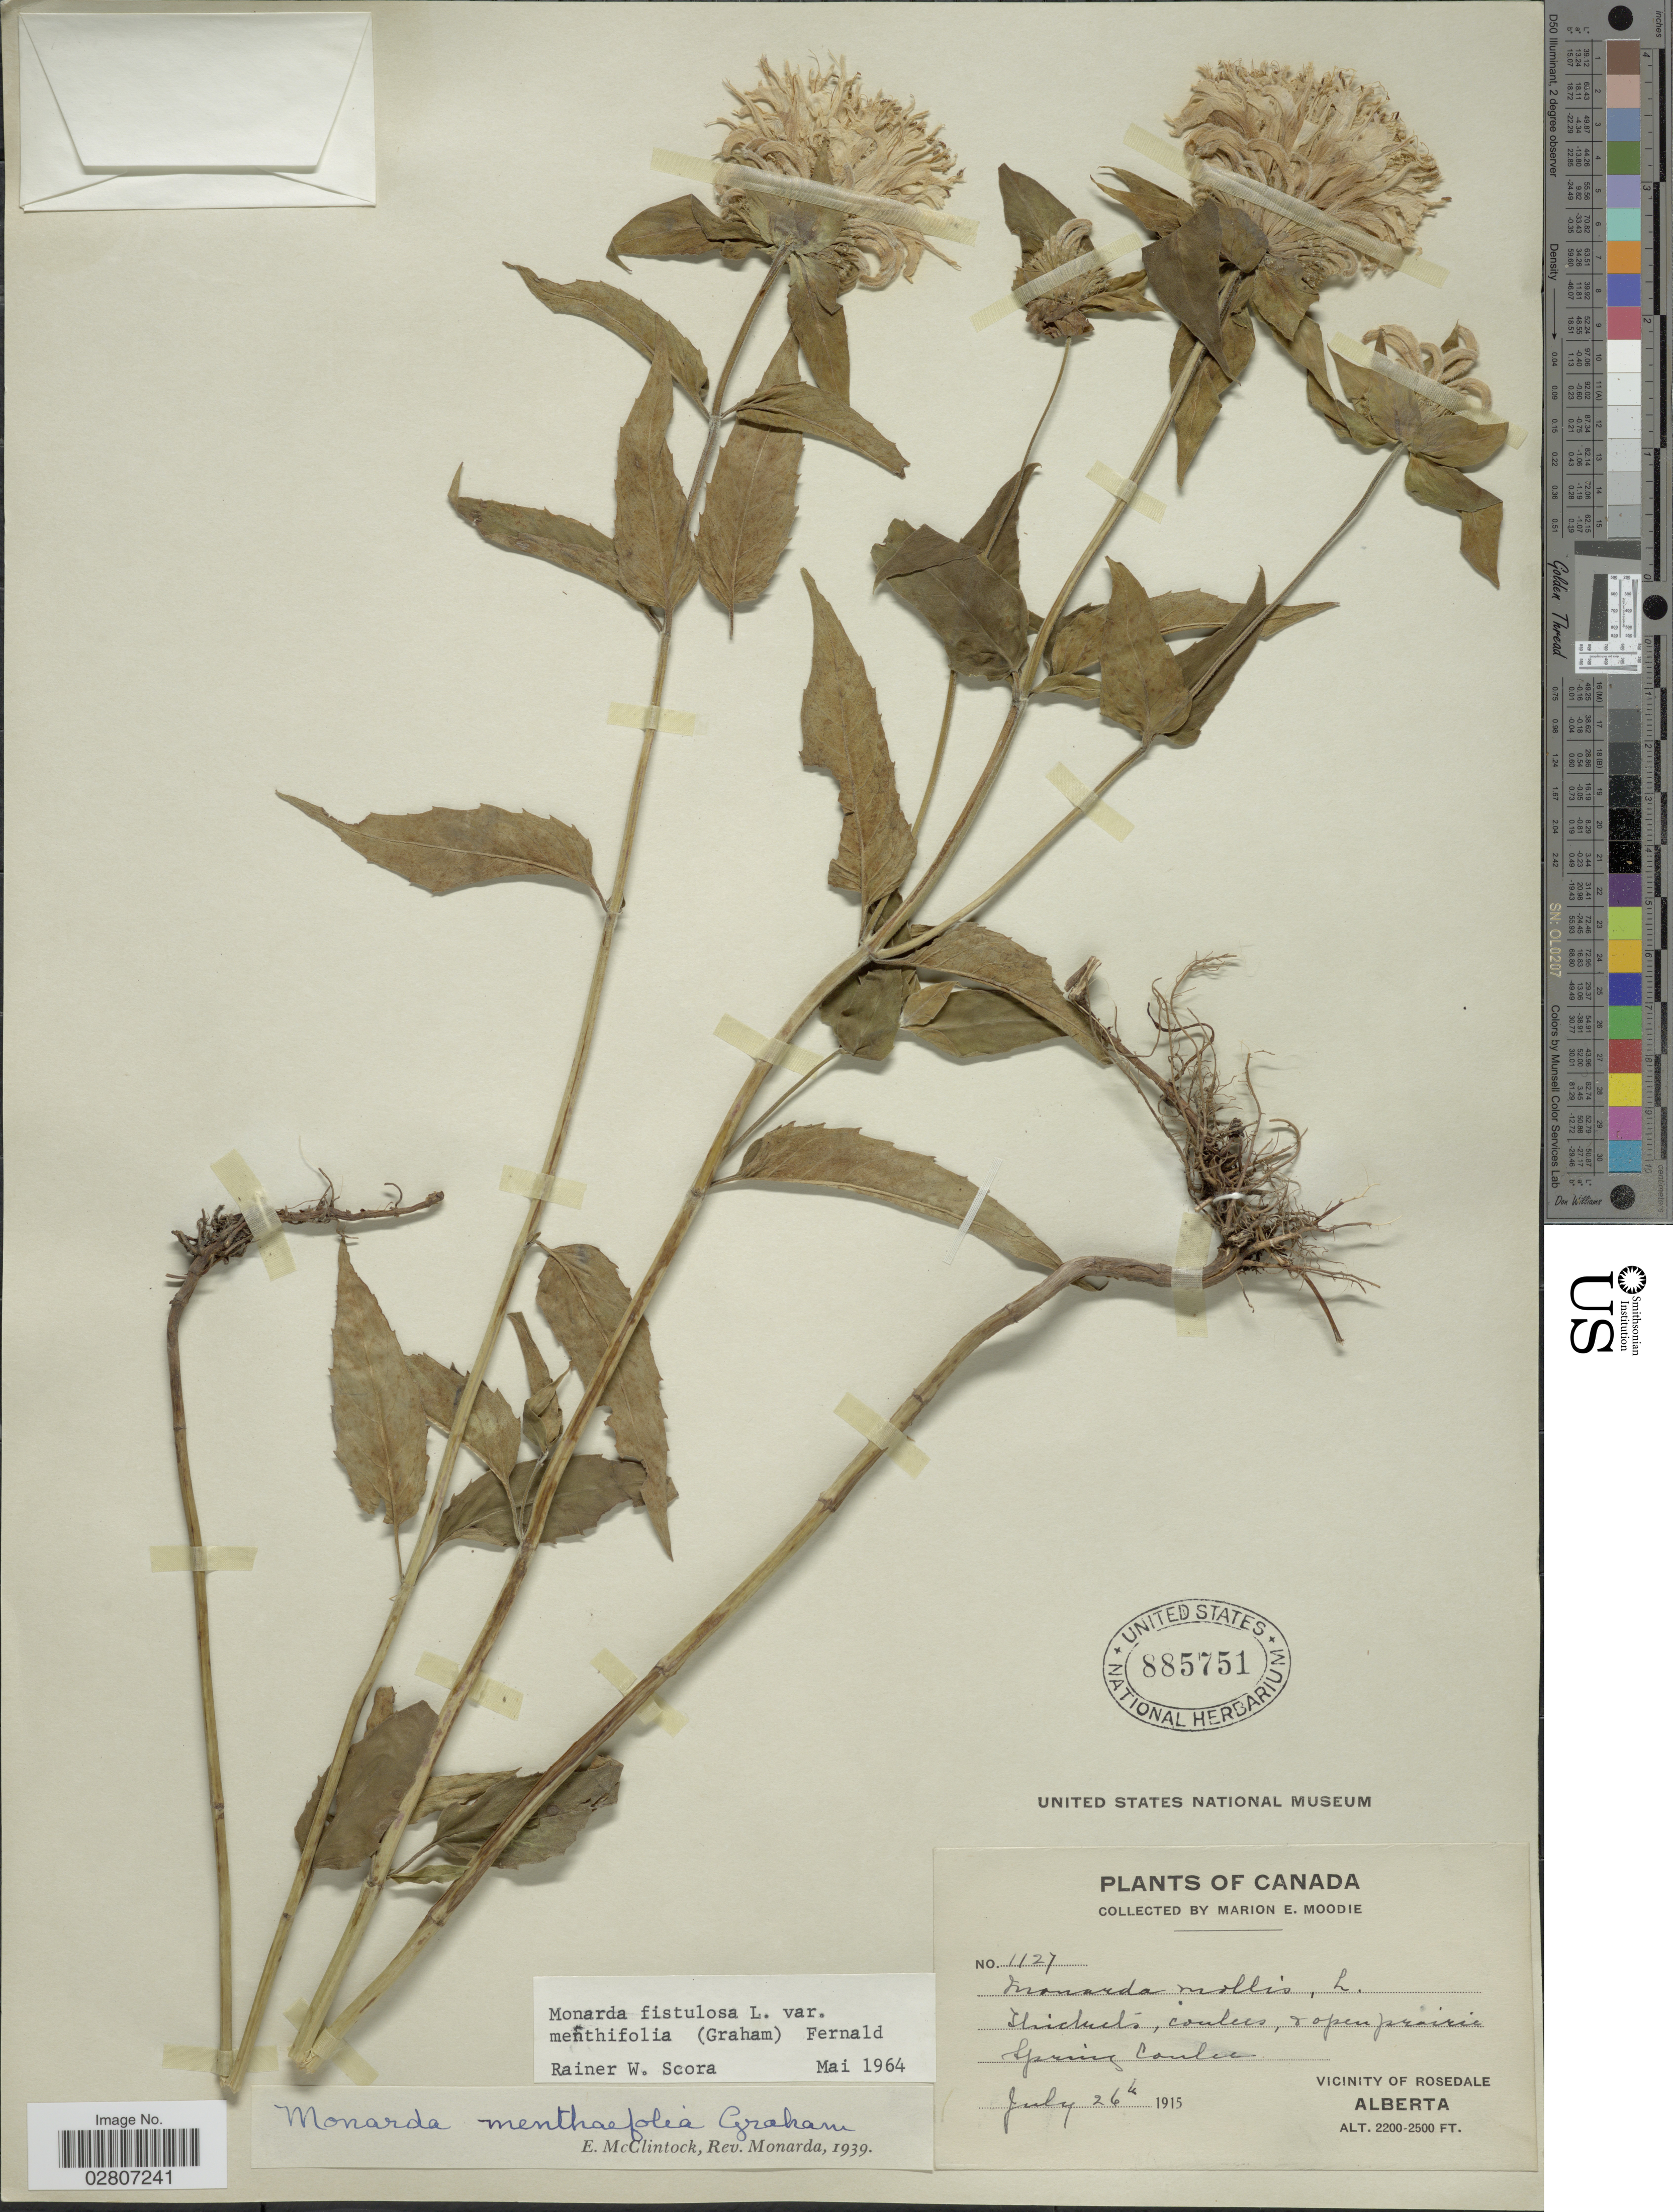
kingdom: Plantae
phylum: Tracheophyta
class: Magnoliopsida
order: Lamiales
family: Lamiaceae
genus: Monarda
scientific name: Monarda fistulosa var. menthifolia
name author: (Graham) Fernald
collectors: M. E. Moodie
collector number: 1127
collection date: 1915-07-26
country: Canada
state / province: Alberta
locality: Spring Coulee. Vicinity of Rosedale. Alberta.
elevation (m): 671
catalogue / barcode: US 885751